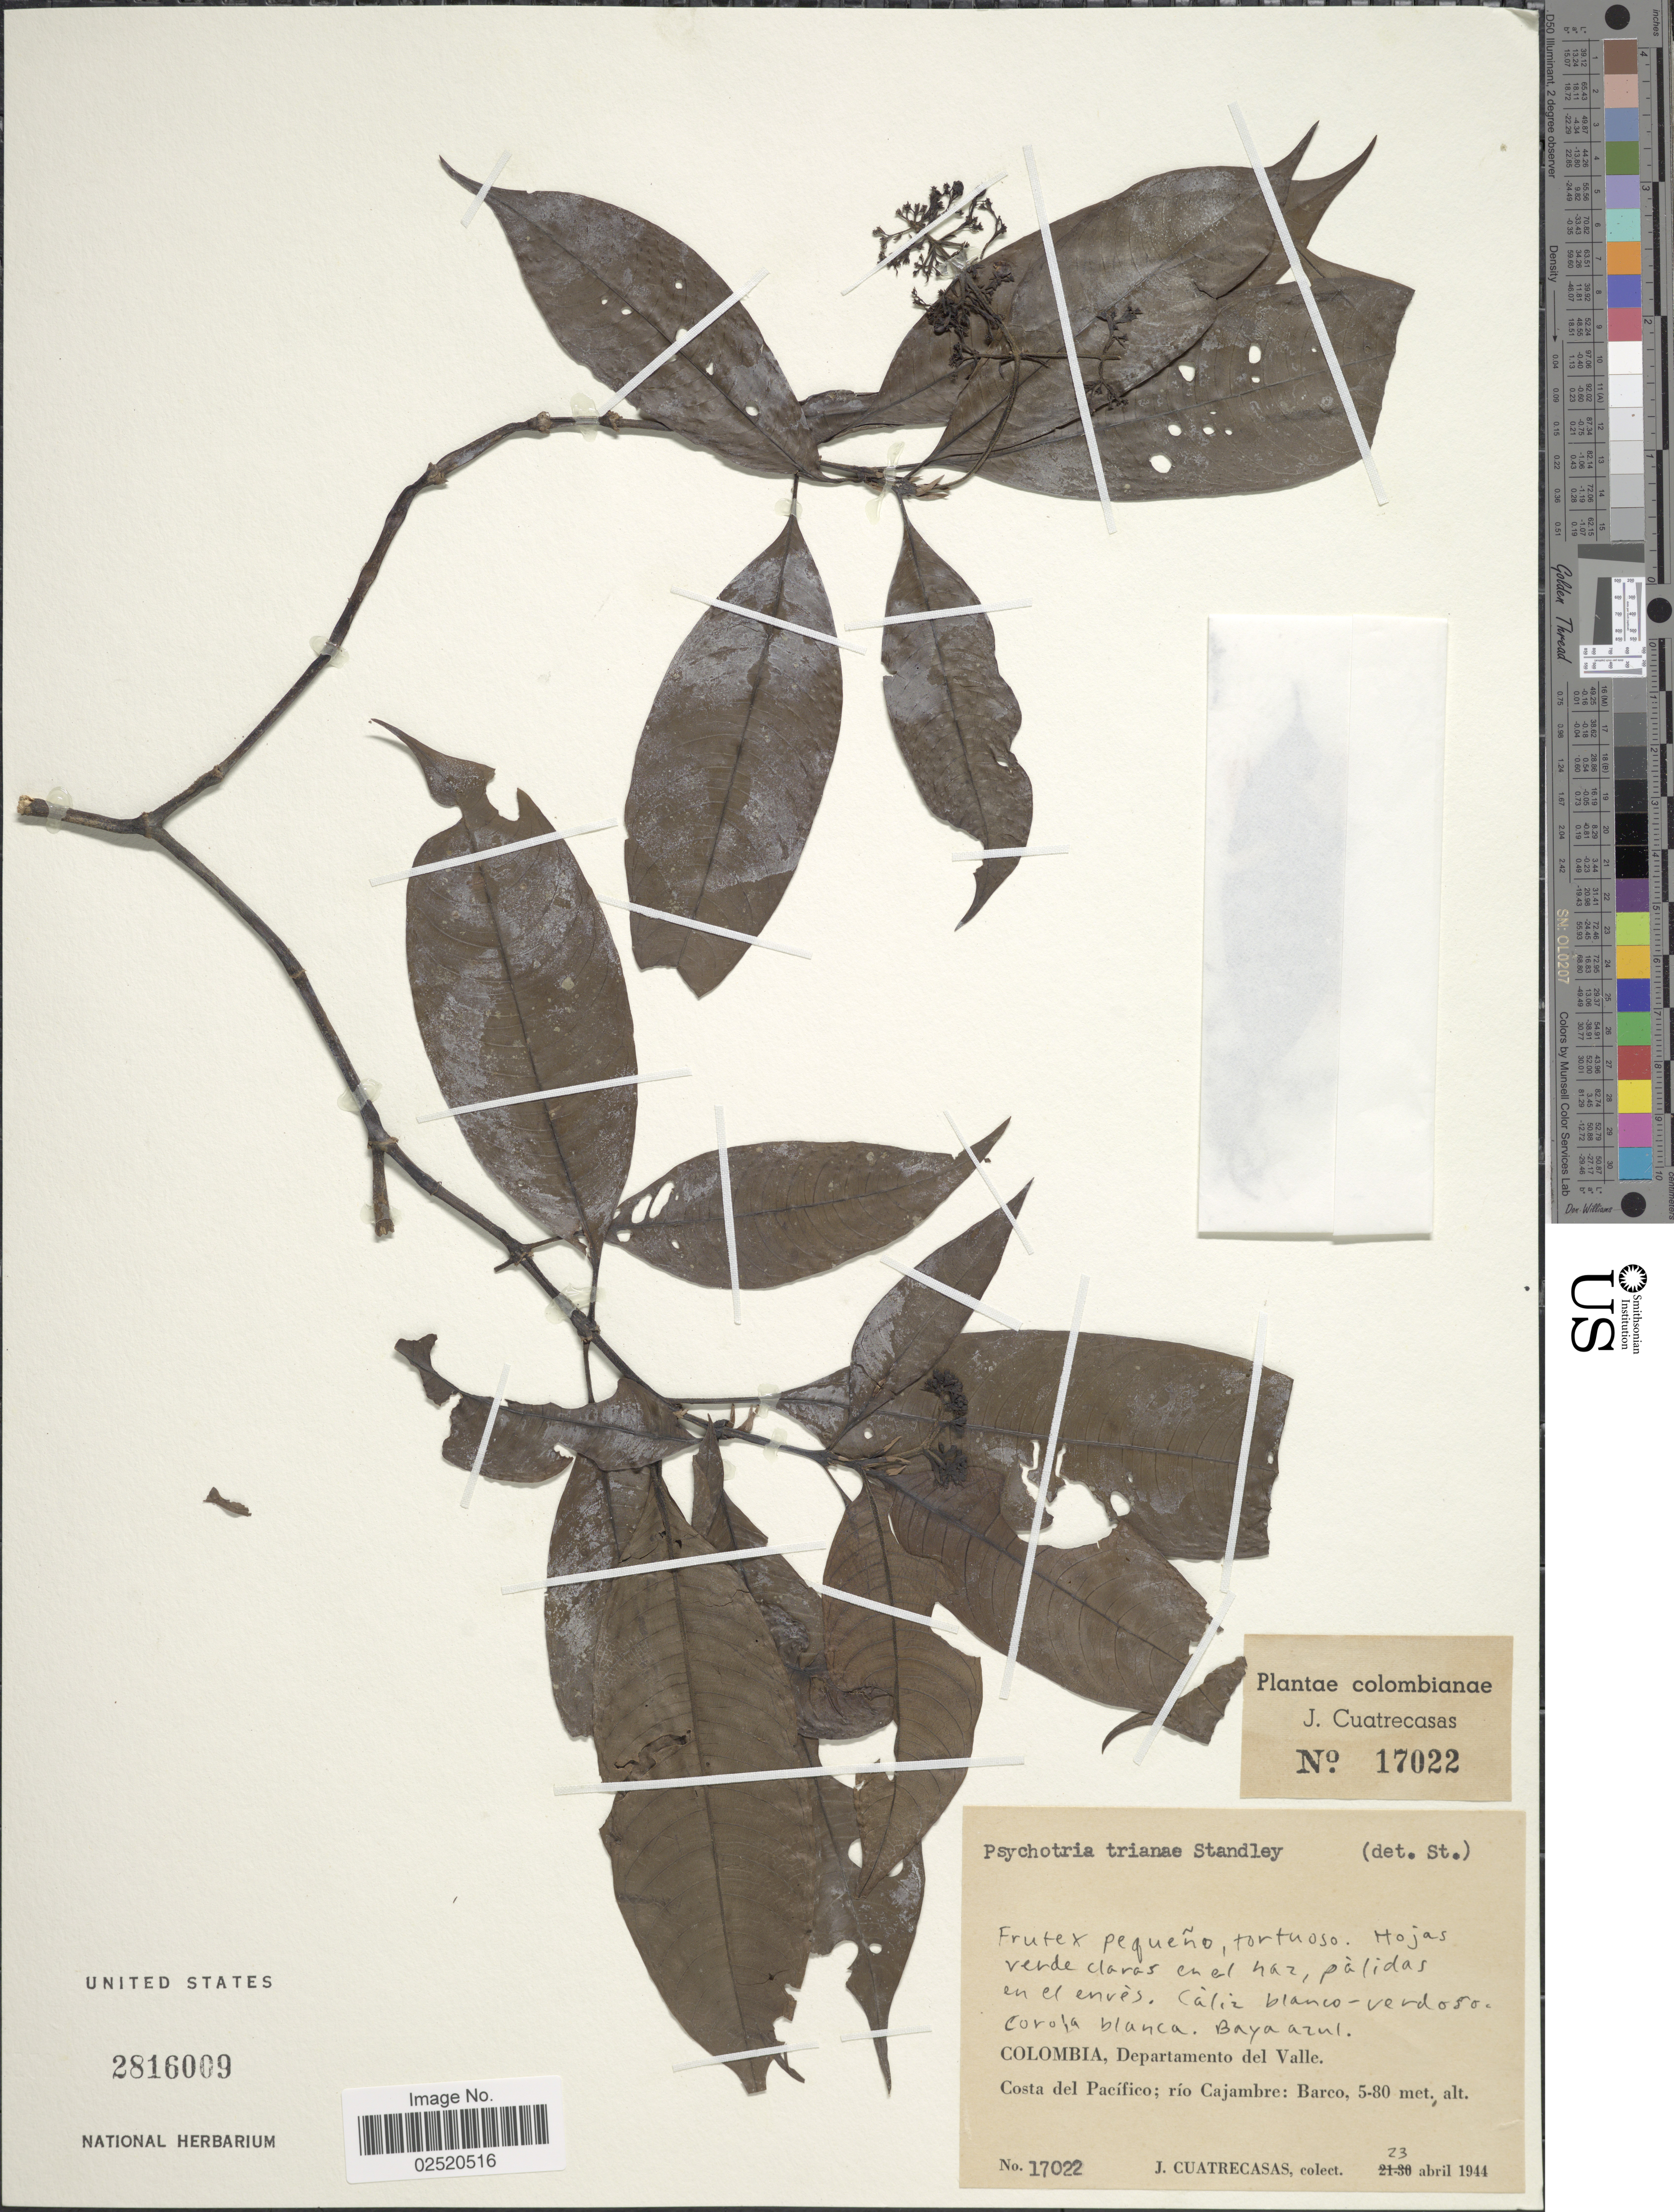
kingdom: Plantae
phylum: Tracheophyta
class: Magnoliopsida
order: Gentianales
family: Rubiaceae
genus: Psychotria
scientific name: Psychotria trianae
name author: Standl.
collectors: J. Cuatrecasas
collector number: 17022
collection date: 1944-04-23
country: Colombia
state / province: Valle del Cauca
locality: Departamento del Valle. Costa del Pacífico; río Cajambre: Barco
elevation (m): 5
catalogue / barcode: US 2816009